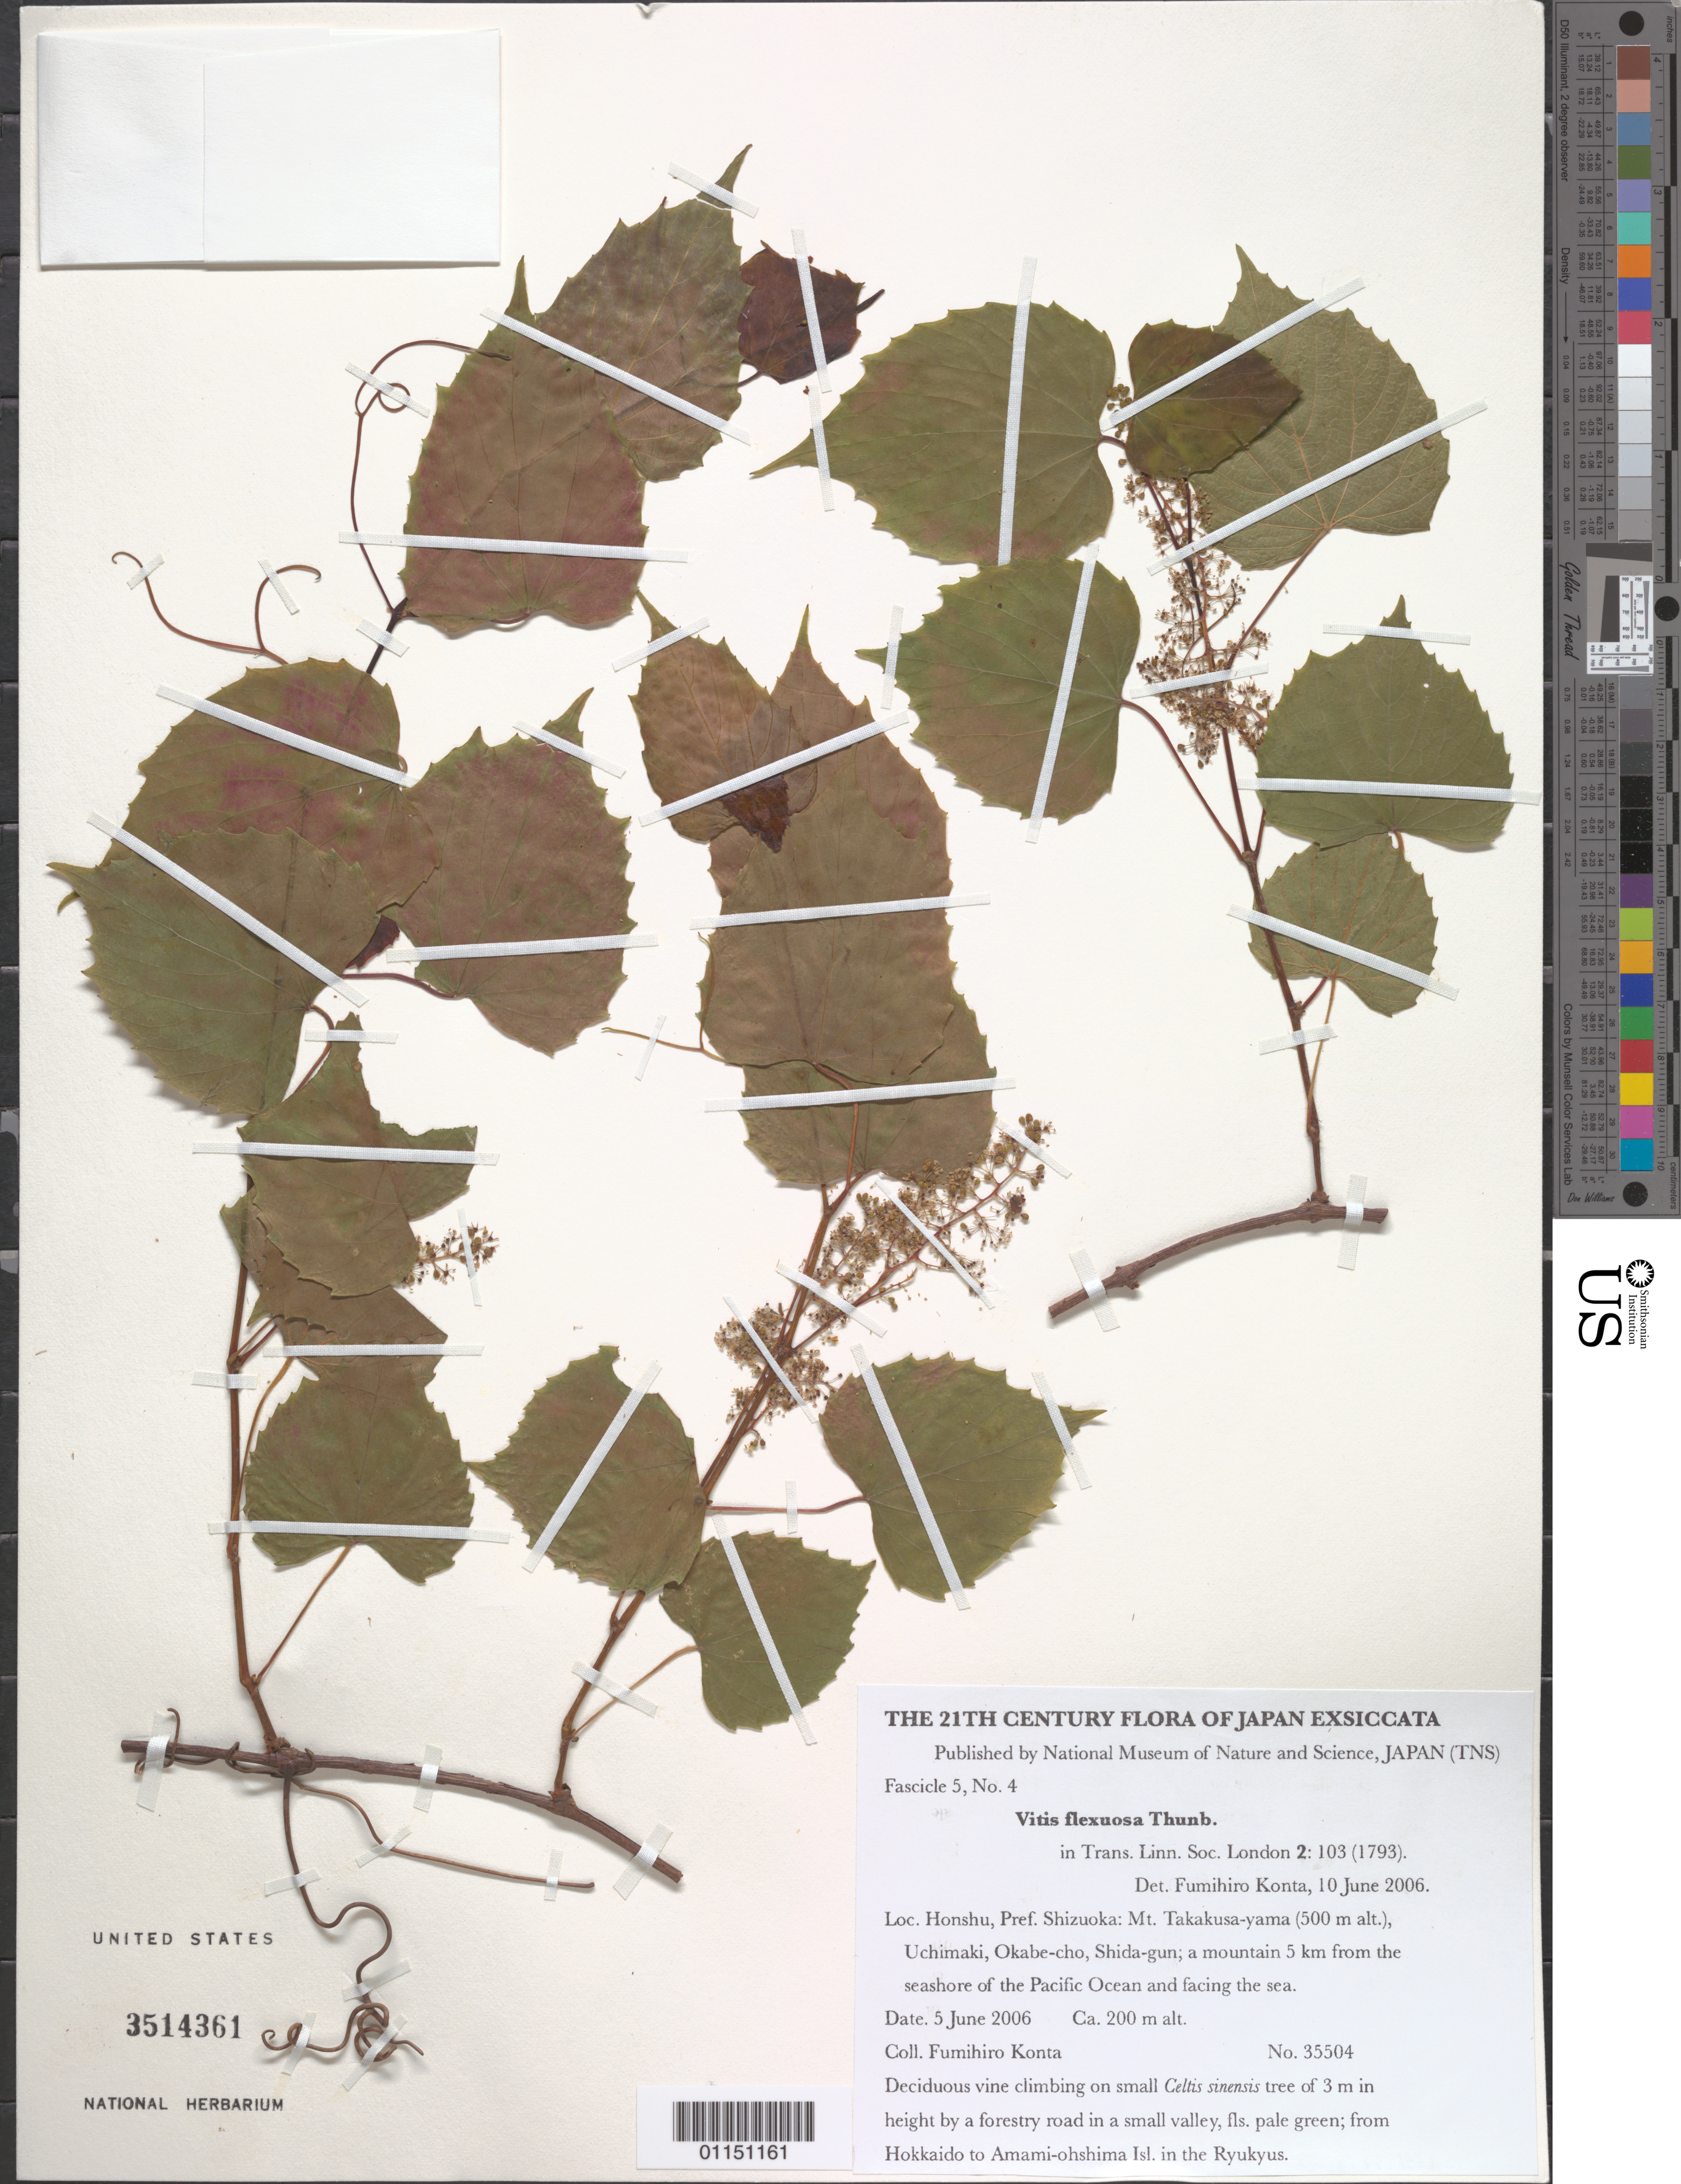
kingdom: Plantae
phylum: Tracheophyta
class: Magnoliopsida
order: Vitales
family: Vitaceae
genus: Vitis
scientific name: Vitis flexuosa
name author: Thunb.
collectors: F. Konta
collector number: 35504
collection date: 2006-06-05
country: Japan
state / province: Sizuoka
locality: Pref. Shizuoka: Mt. Takakusa-yama, Uchimaki, Okabe-cho, Shida-gun; a mountain 5 km the seashore of the Pacific Ocean and facing the sea.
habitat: Deciduous vine climbing on tree by a forestry road in a small valley.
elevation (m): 200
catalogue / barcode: US 3514361